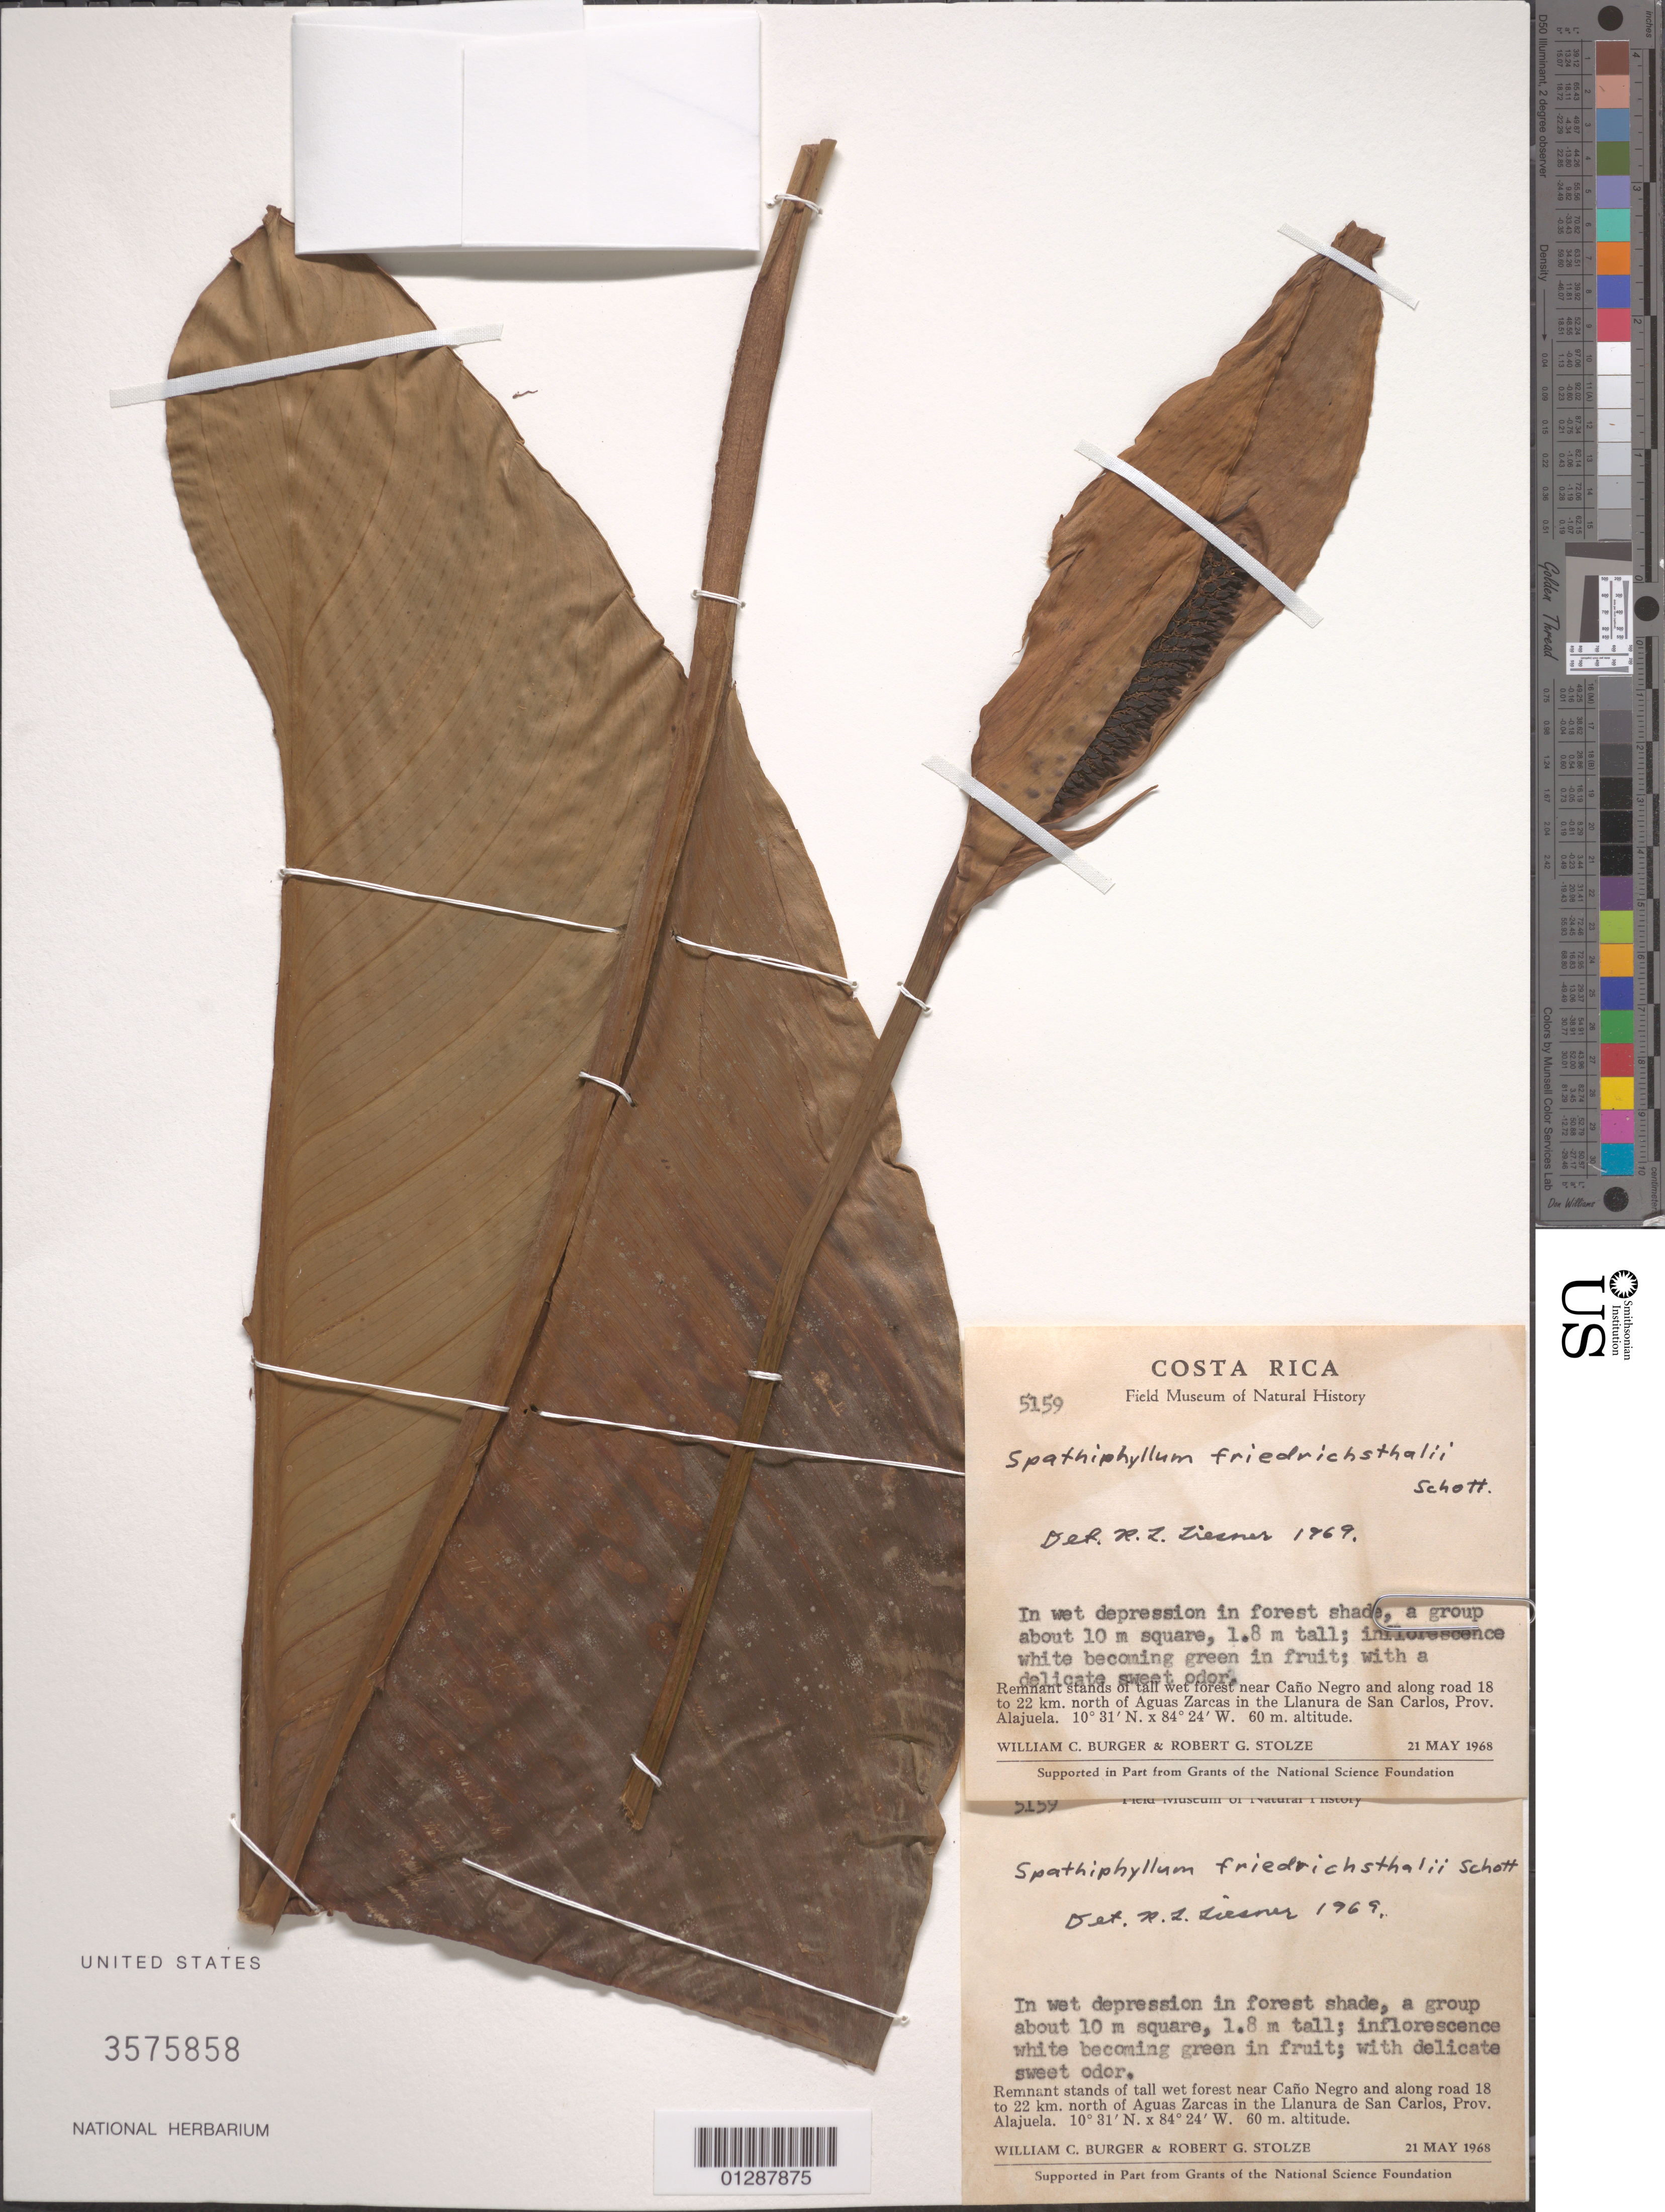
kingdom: Plantae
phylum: Tracheophyta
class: Liliopsida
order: Alismatales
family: Araceae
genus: Spathiphyllum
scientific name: Spathiphyllum friedrichsthalii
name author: Schott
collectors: W. Burger & R. G. Stolze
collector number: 5159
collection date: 1968-05-21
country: Costa Rica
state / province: Alajuela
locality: Remnant stands of tall wet forest near Caño Negro and along road 18 to 22 km. north of Aguas Zarcas in the Llanura de San Carlos.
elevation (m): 60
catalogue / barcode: US 3575858